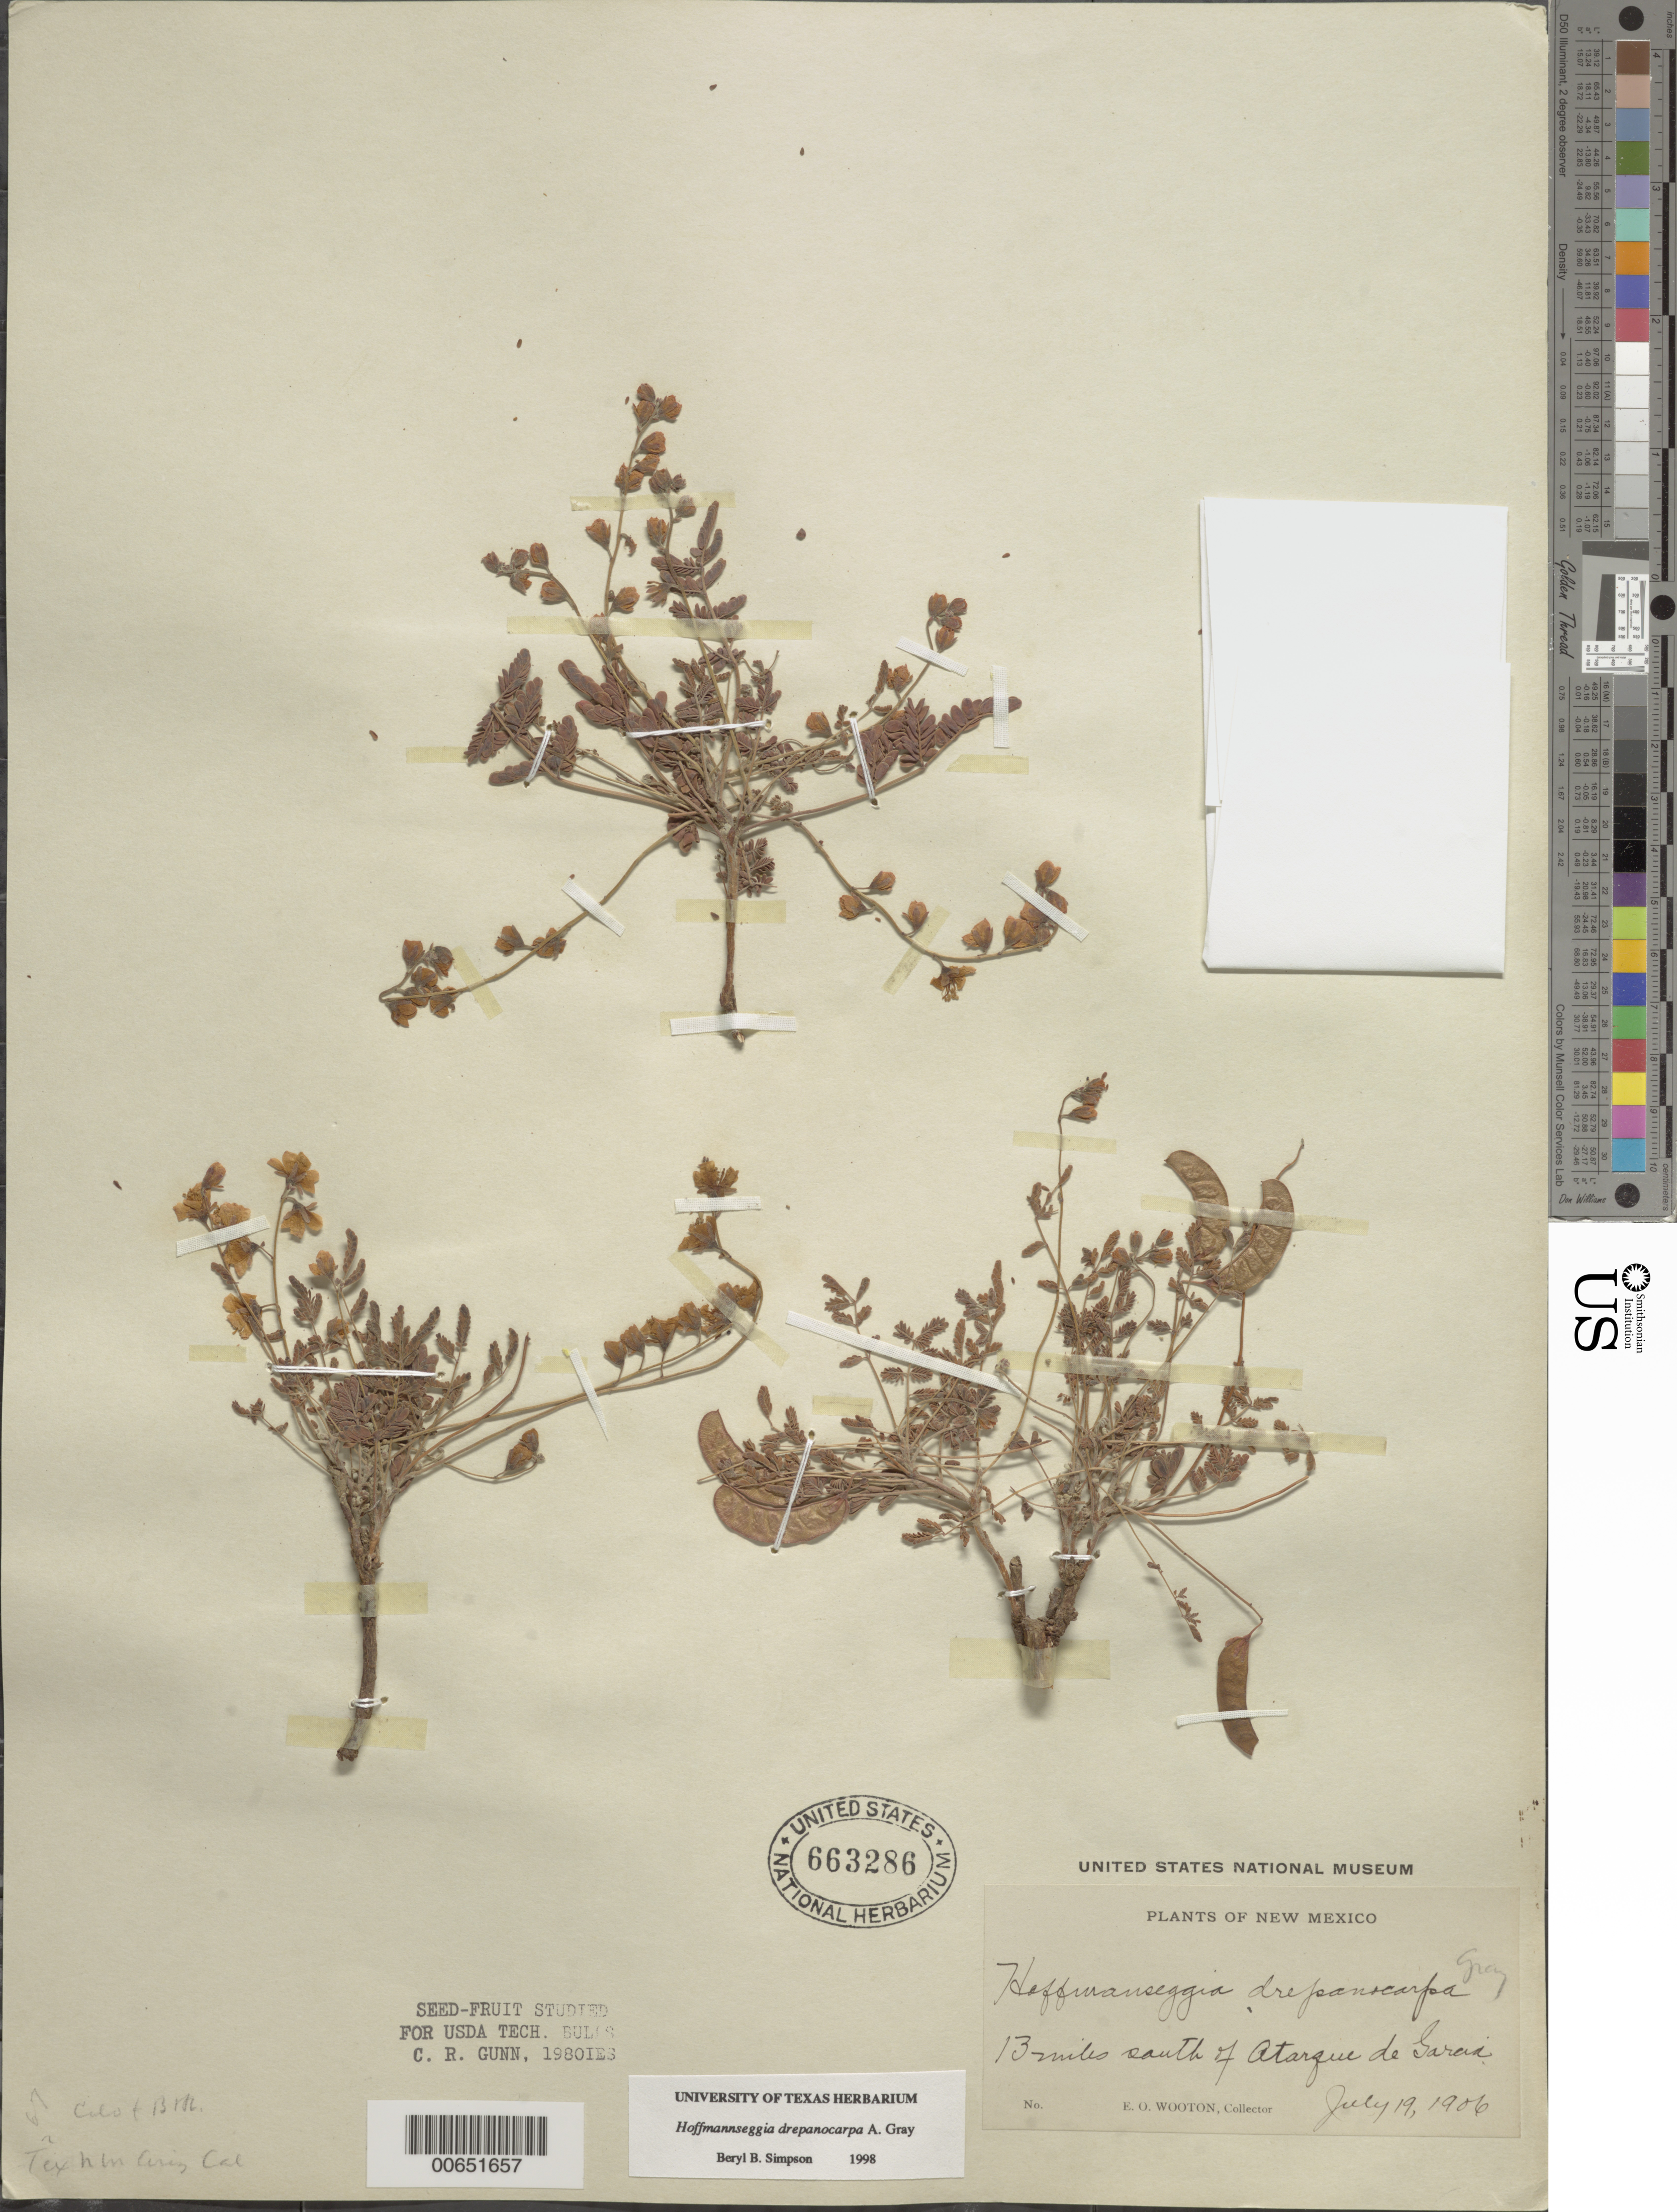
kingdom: Plantae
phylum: Tracheophyta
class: Magnoliopsida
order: Fabales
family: Fabaceae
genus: Hoffmannseggia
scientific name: Hoffmannseggia drepanocarpa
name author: A. Gray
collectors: E. O. Wooton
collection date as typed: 19 Jul 1906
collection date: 1906-07-19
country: United States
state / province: New Mexico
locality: S of Atarque de Garcia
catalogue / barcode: US 663286